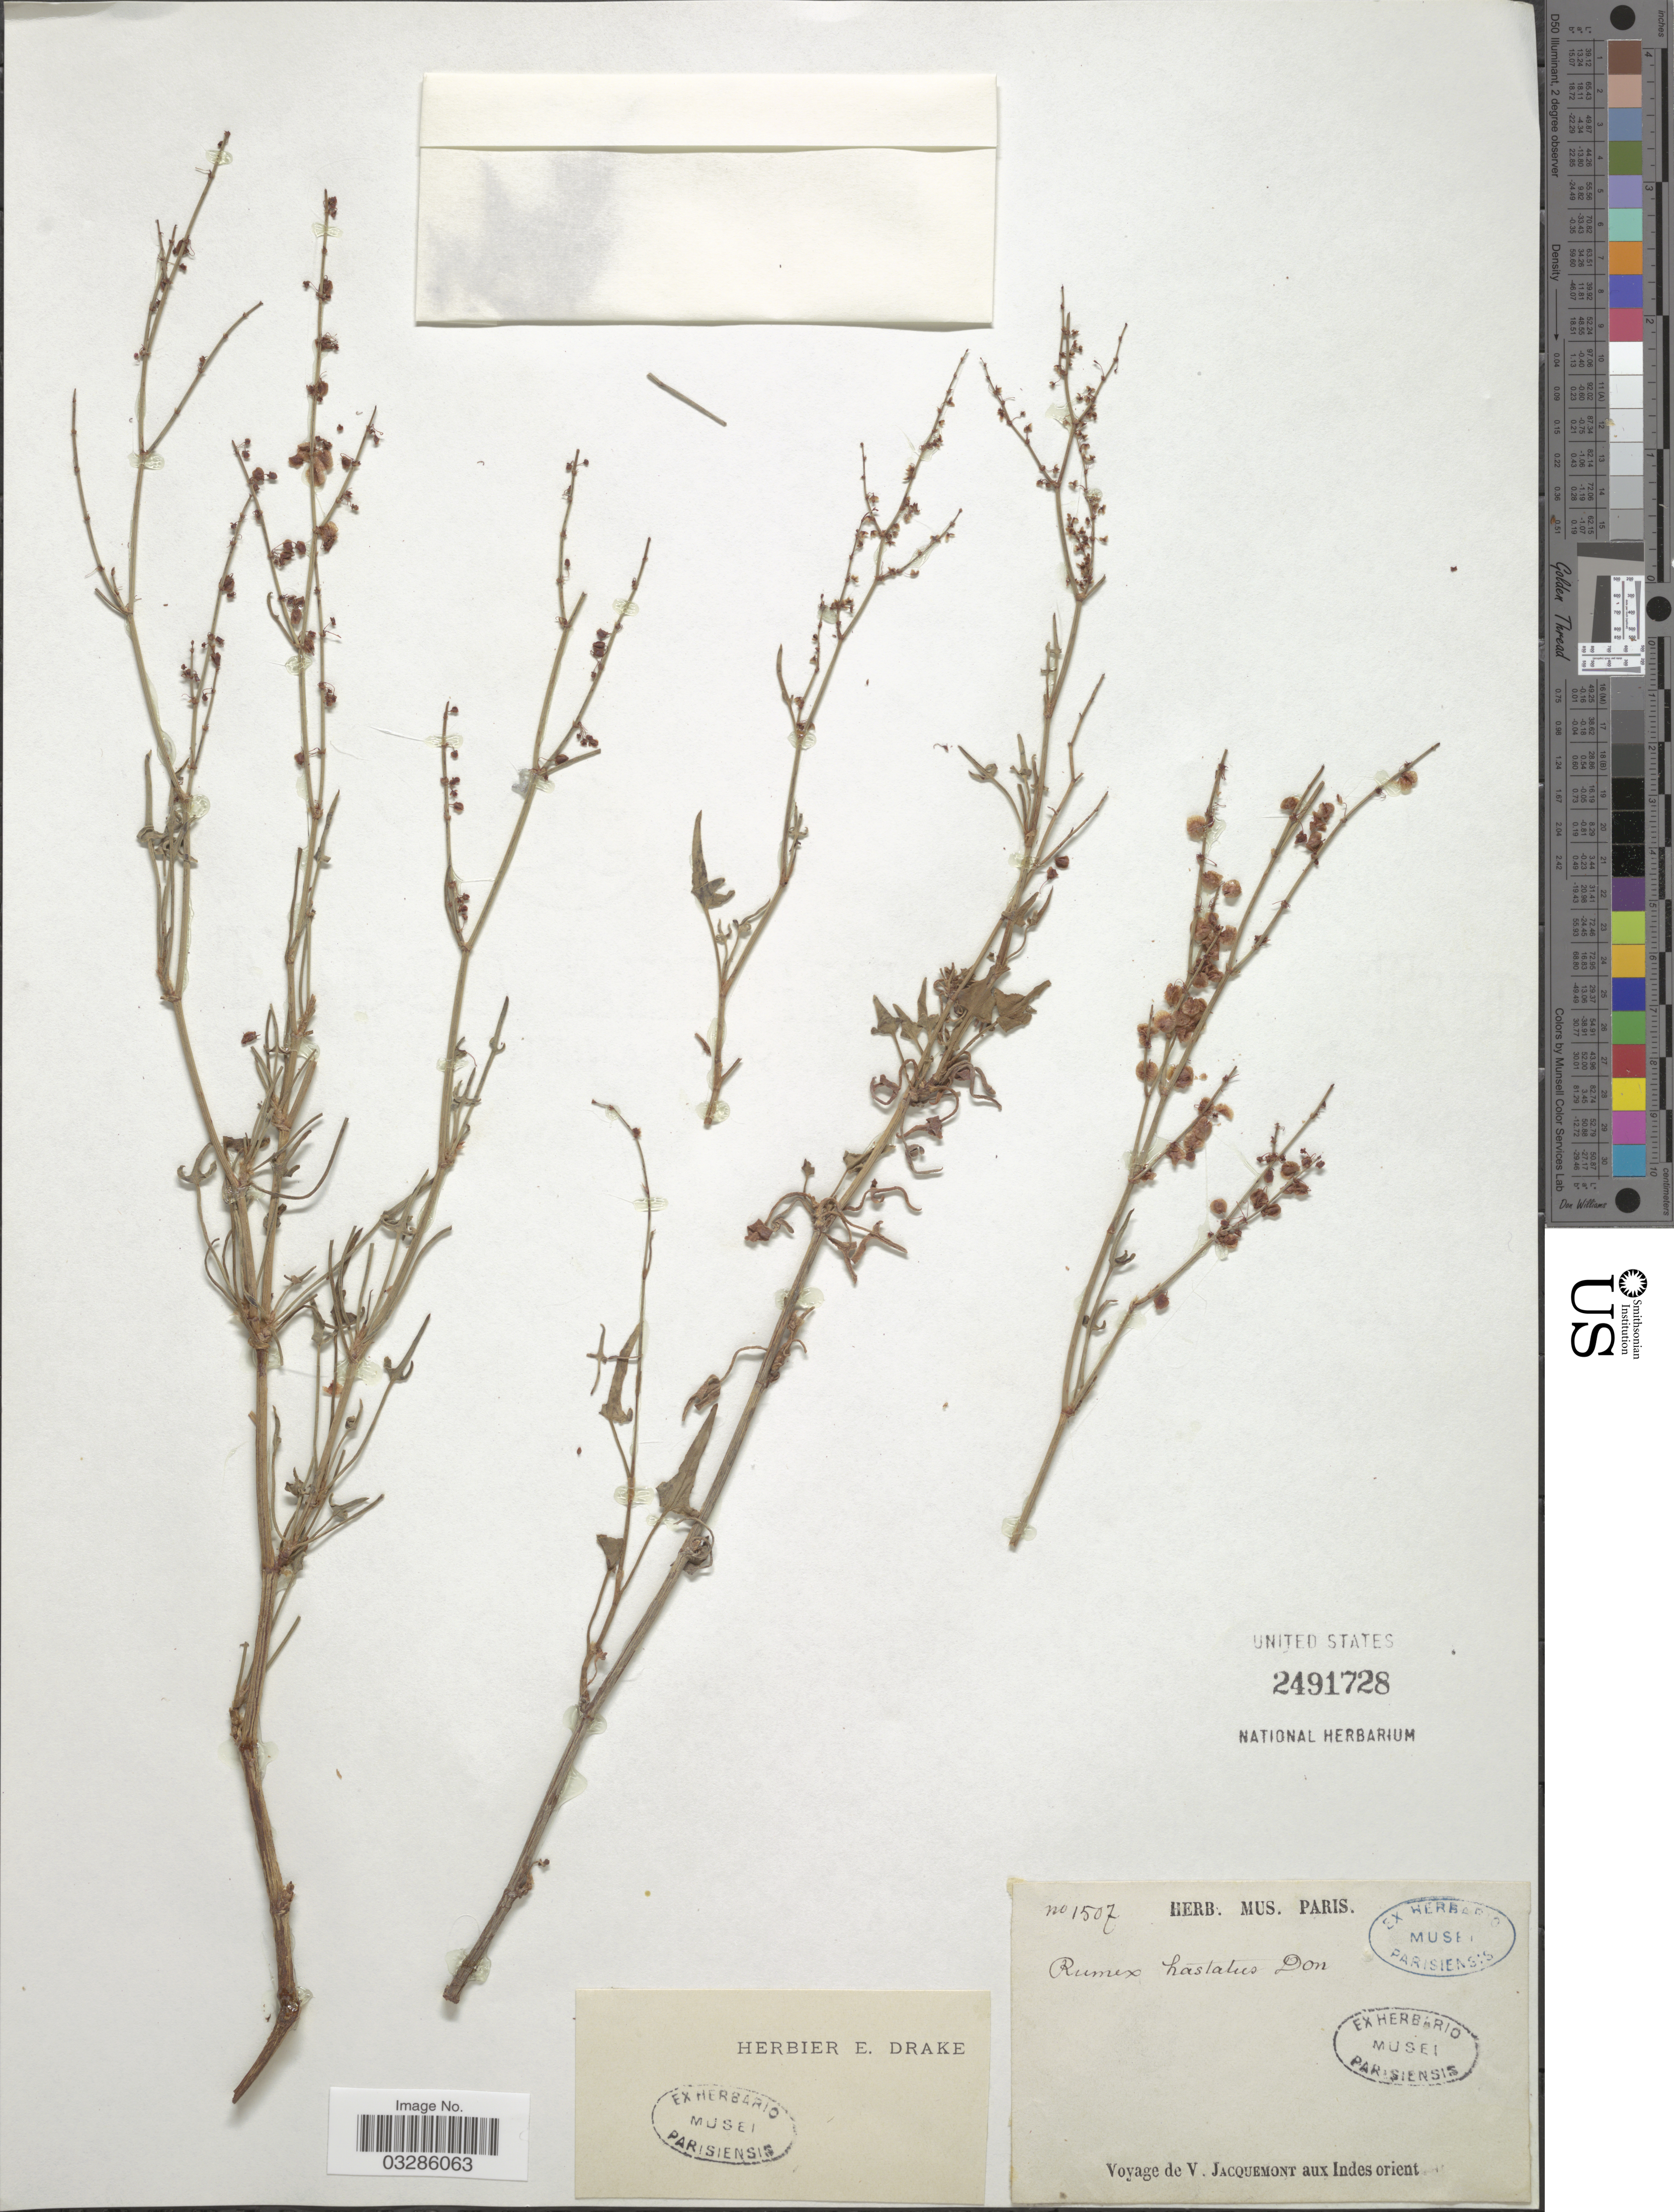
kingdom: Plantae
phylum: Tracheophyta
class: Magnoliopsida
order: Caryophyllales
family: Polygonaceae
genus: Rumex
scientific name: Rumex hastatus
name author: D. Don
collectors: V. Jacquemont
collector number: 1507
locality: Indes orient.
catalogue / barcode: US 2491728